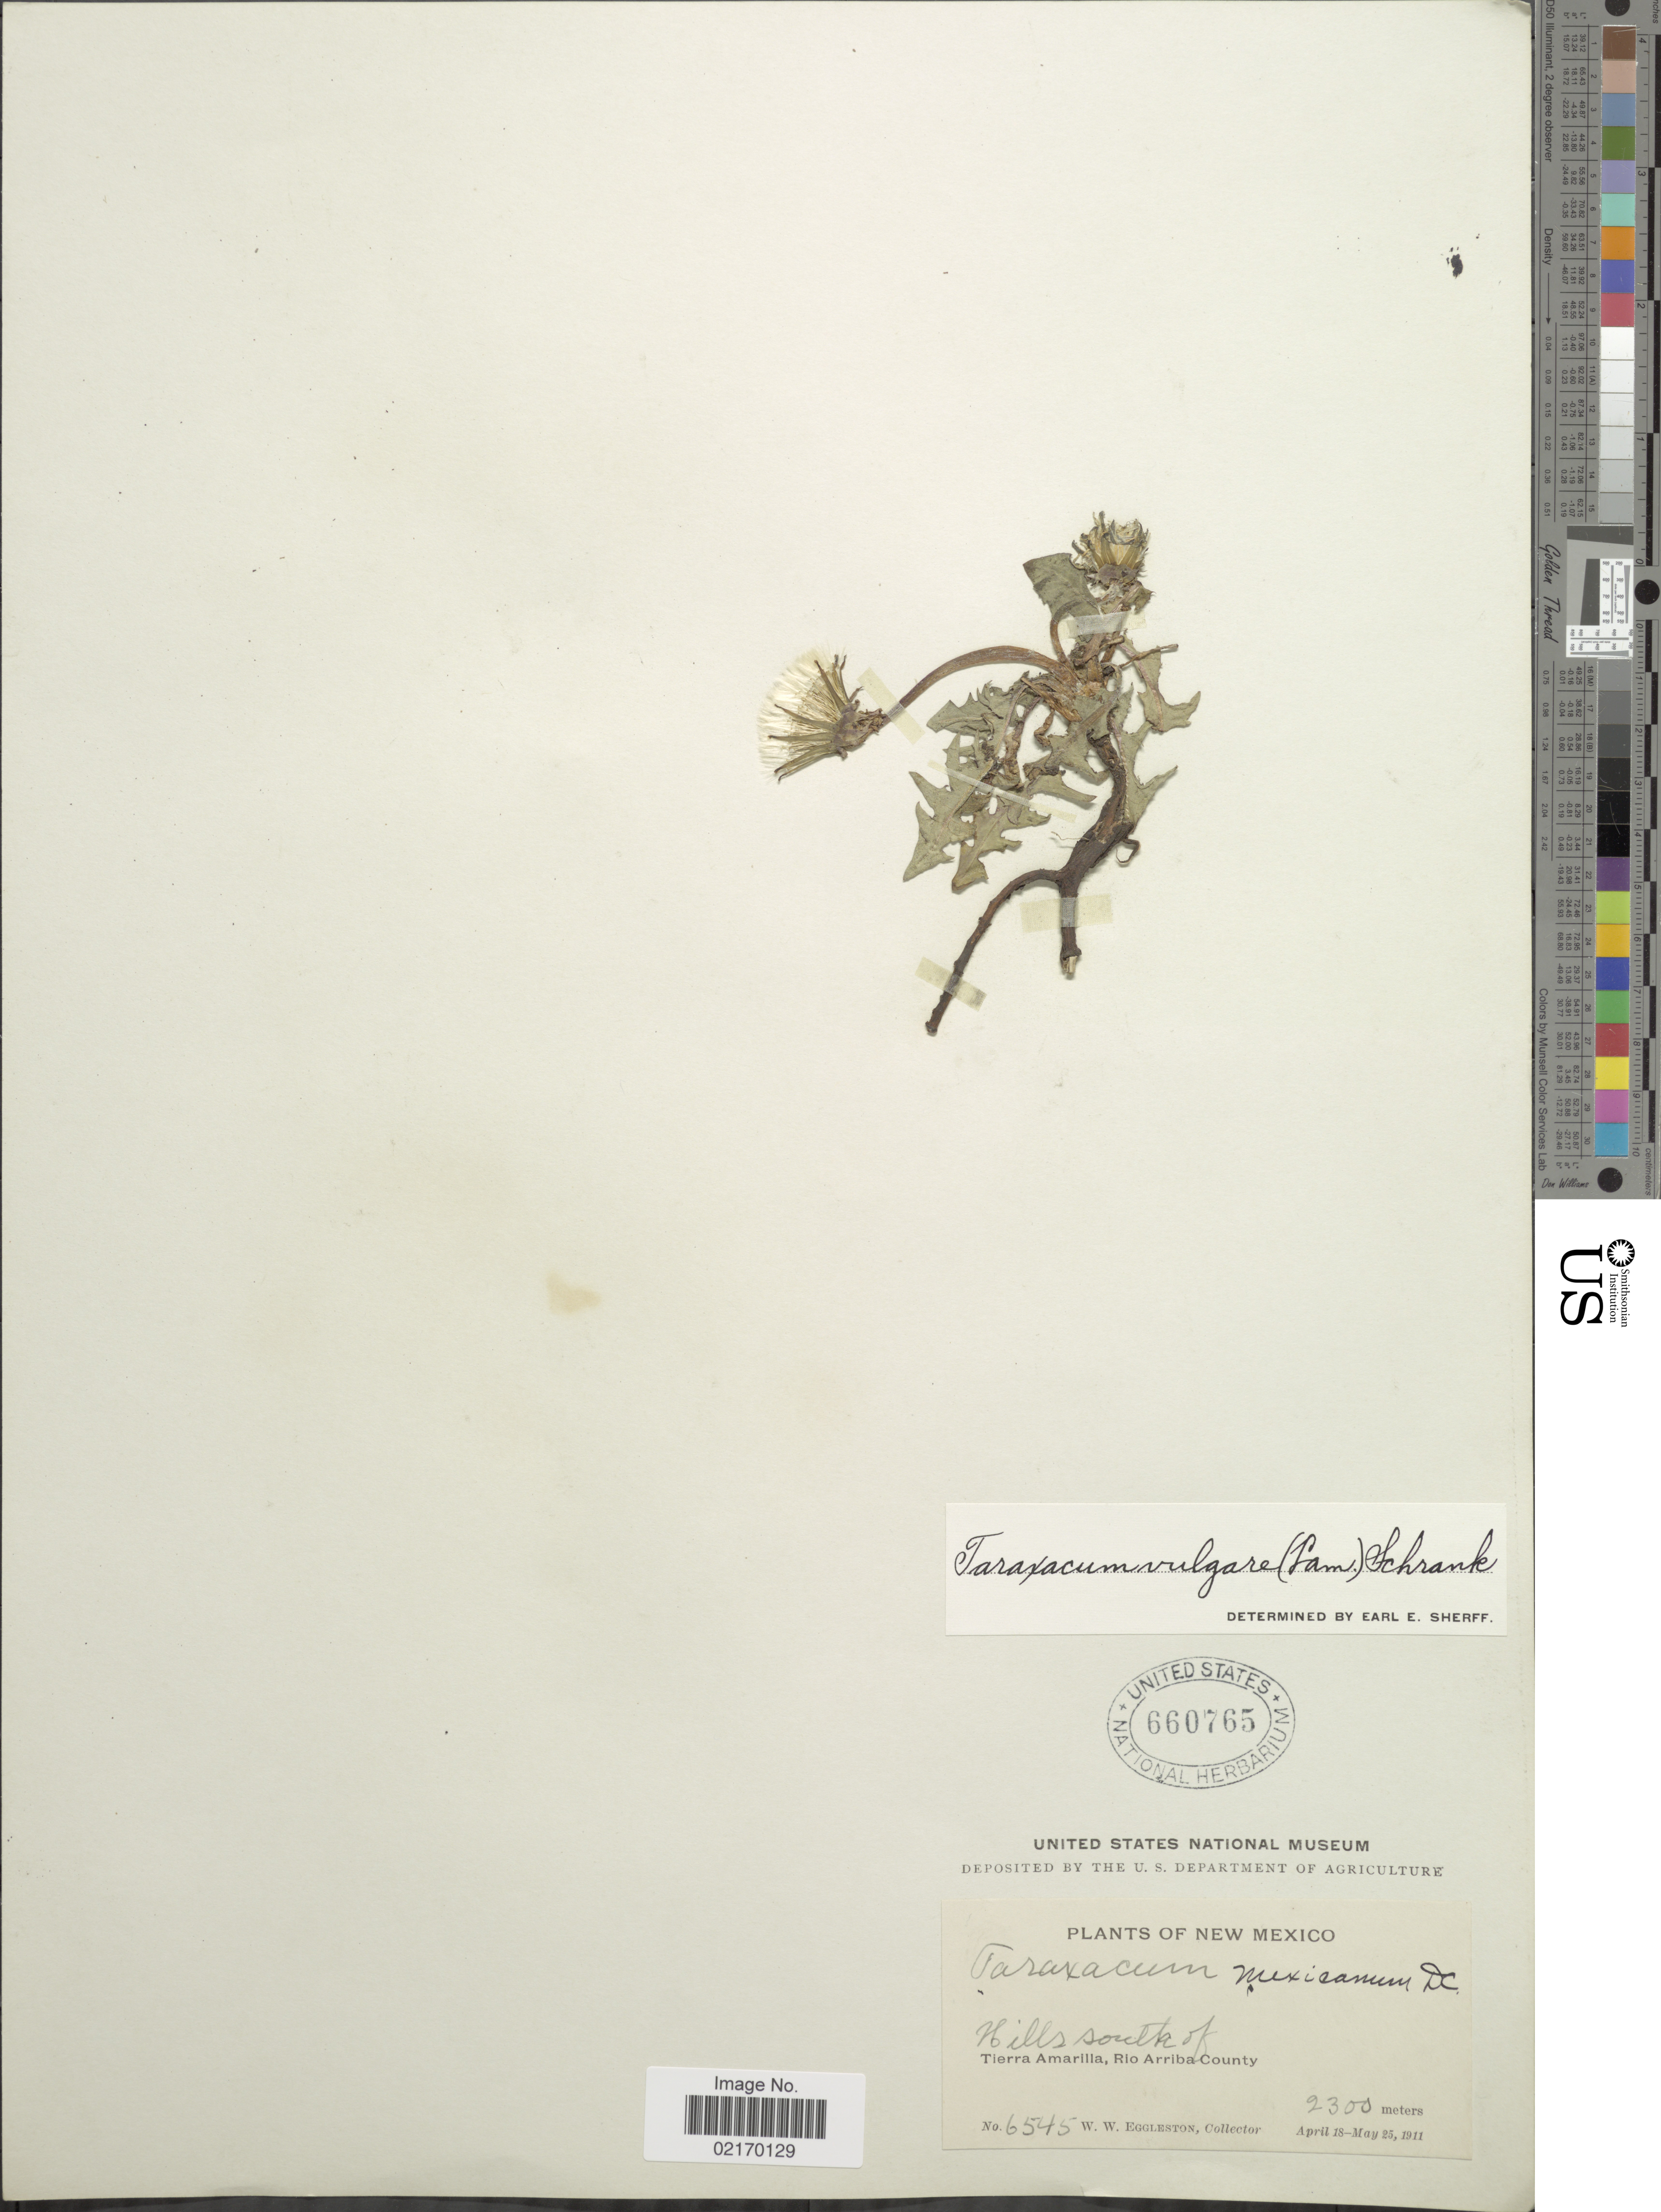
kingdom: Plantae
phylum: Tracheophyta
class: Magnoliopsida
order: Asterales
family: Asteraceae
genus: Taraxacum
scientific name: Taraxacum officinale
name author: G.H. Weber ex F.H. Wigg.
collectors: W. W. Eggleston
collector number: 6545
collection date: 1911-05-18/1911-05-25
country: United States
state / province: New Mexico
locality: Hills south of Tierra Amarilla, Rio Arriba County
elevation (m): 2300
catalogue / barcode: US 660765